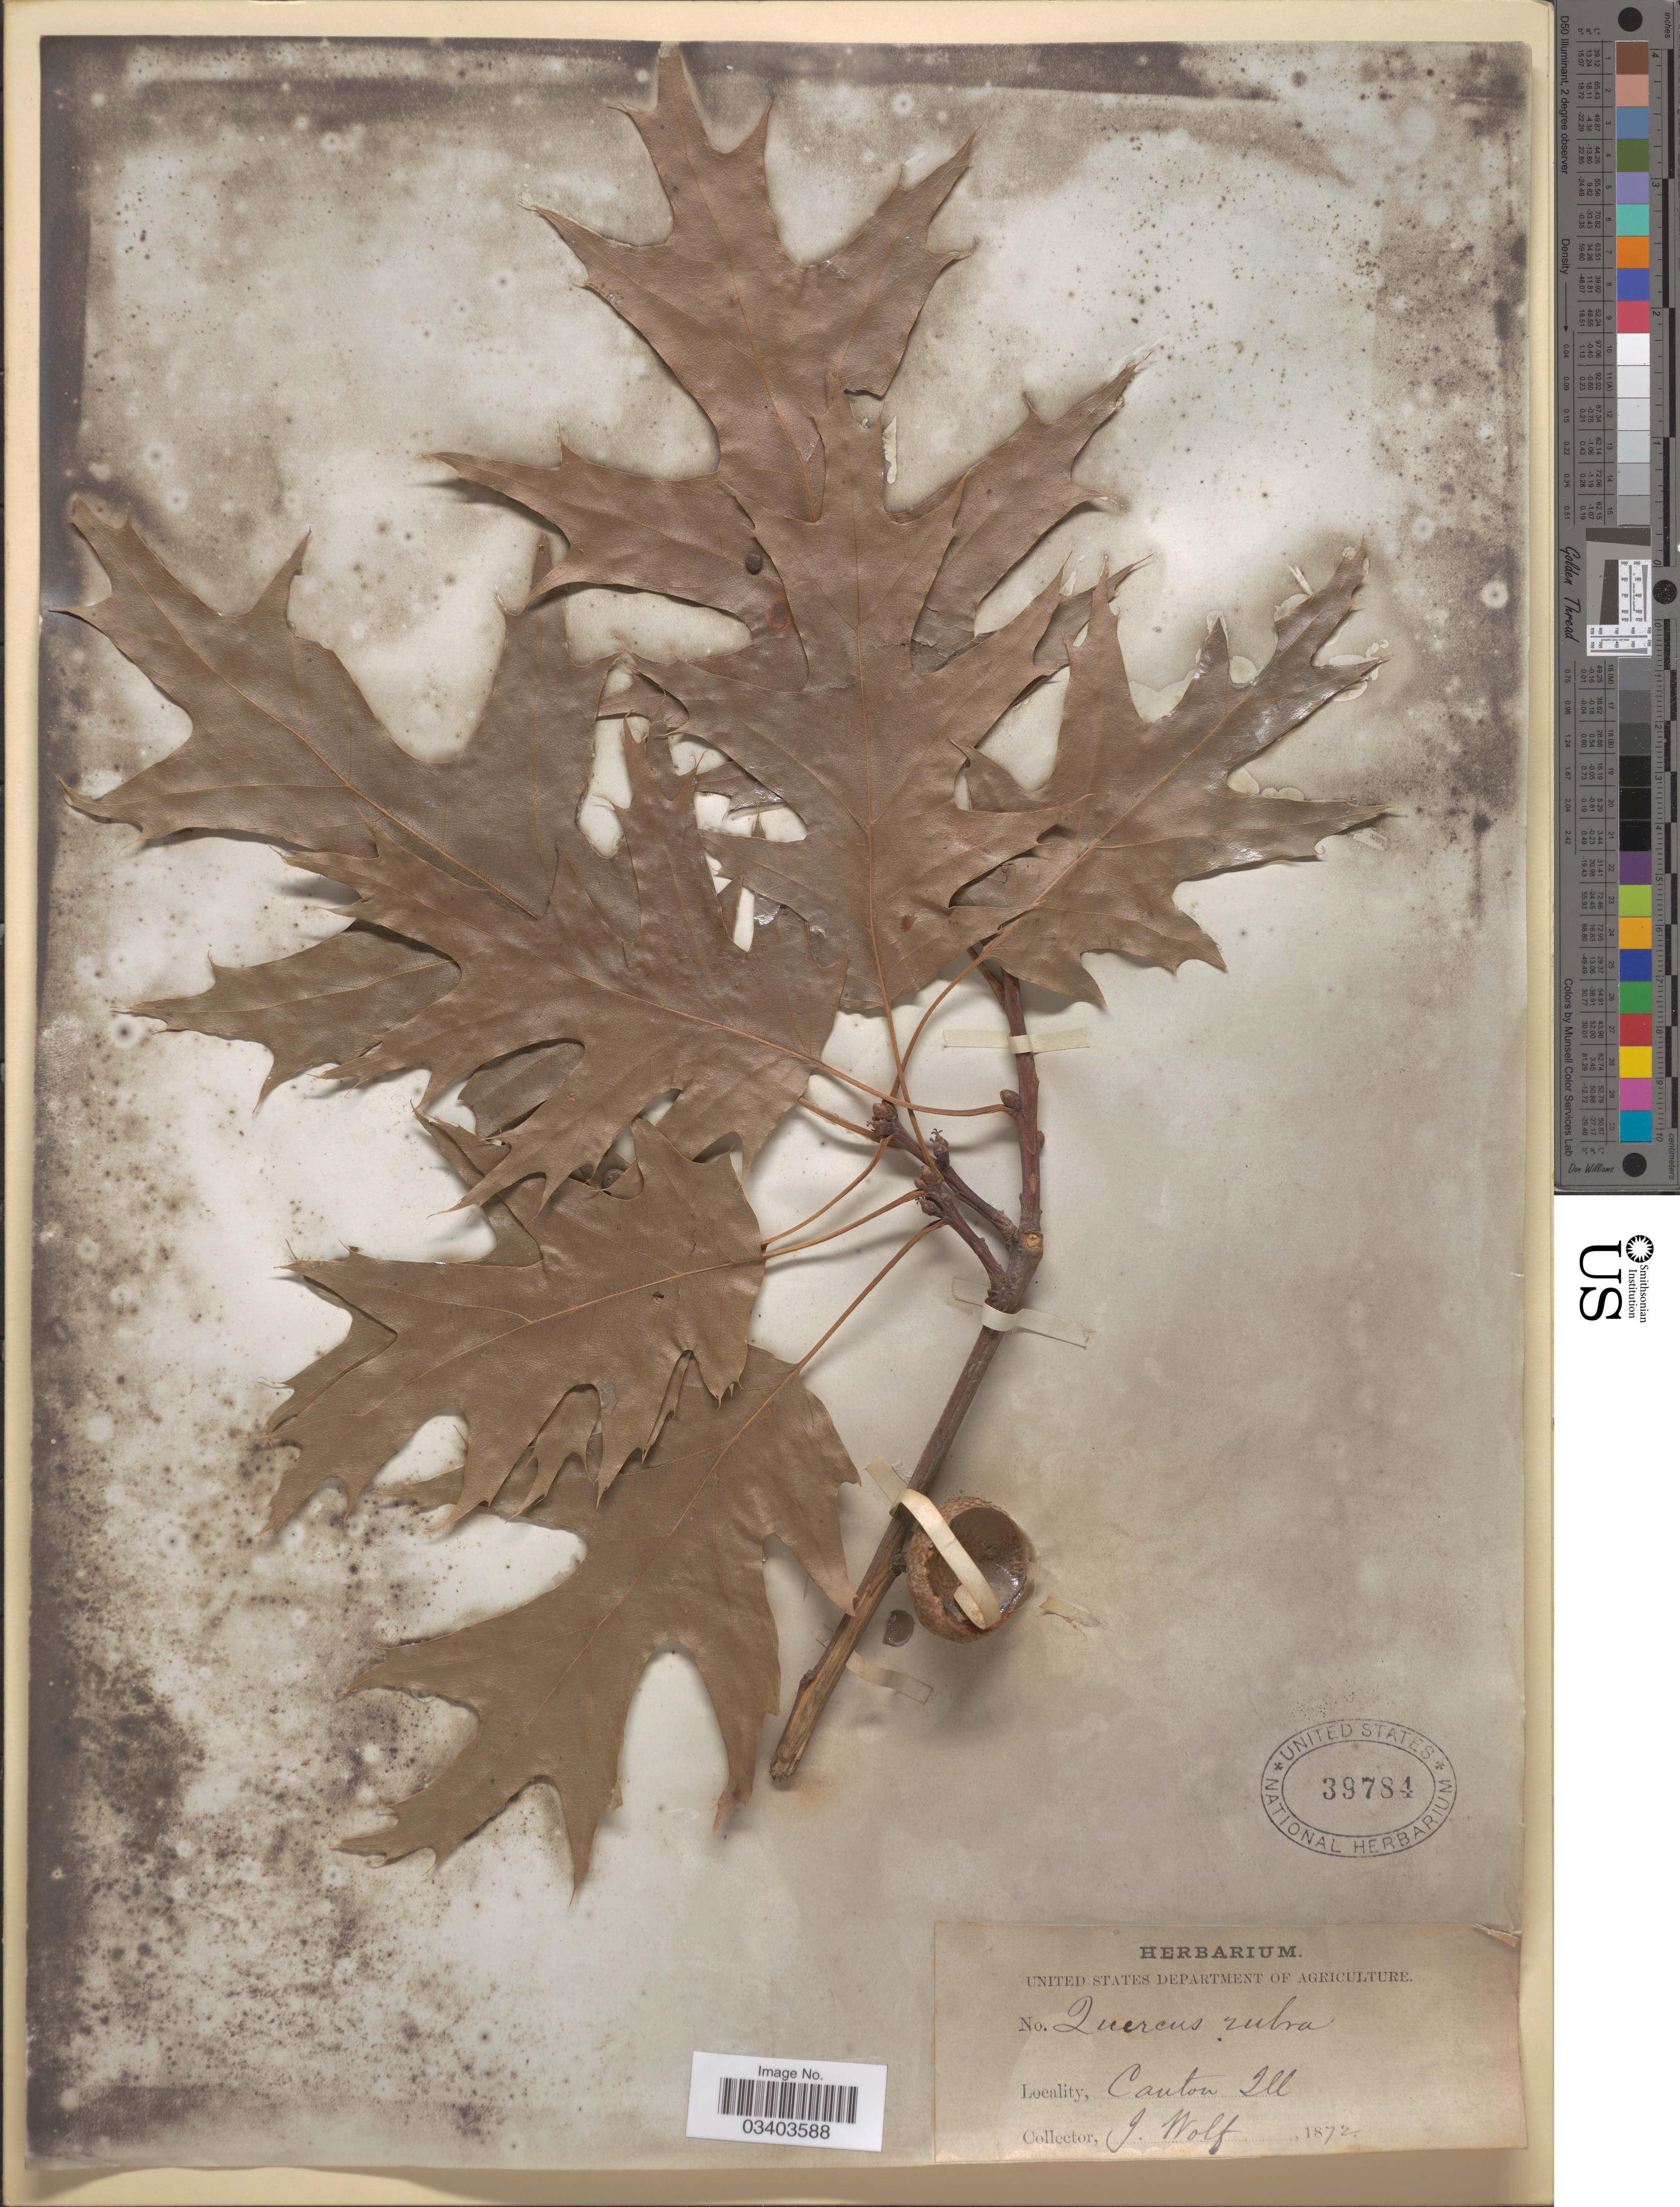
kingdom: Plantae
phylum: Tracheophyta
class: Magnoliopsida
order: Fagales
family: Fagaceae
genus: Quercus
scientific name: Quercus borealis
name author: F. Michx.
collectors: J. Wolf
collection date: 1872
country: United States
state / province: Illinois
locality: Canton Ill.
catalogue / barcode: US 39784